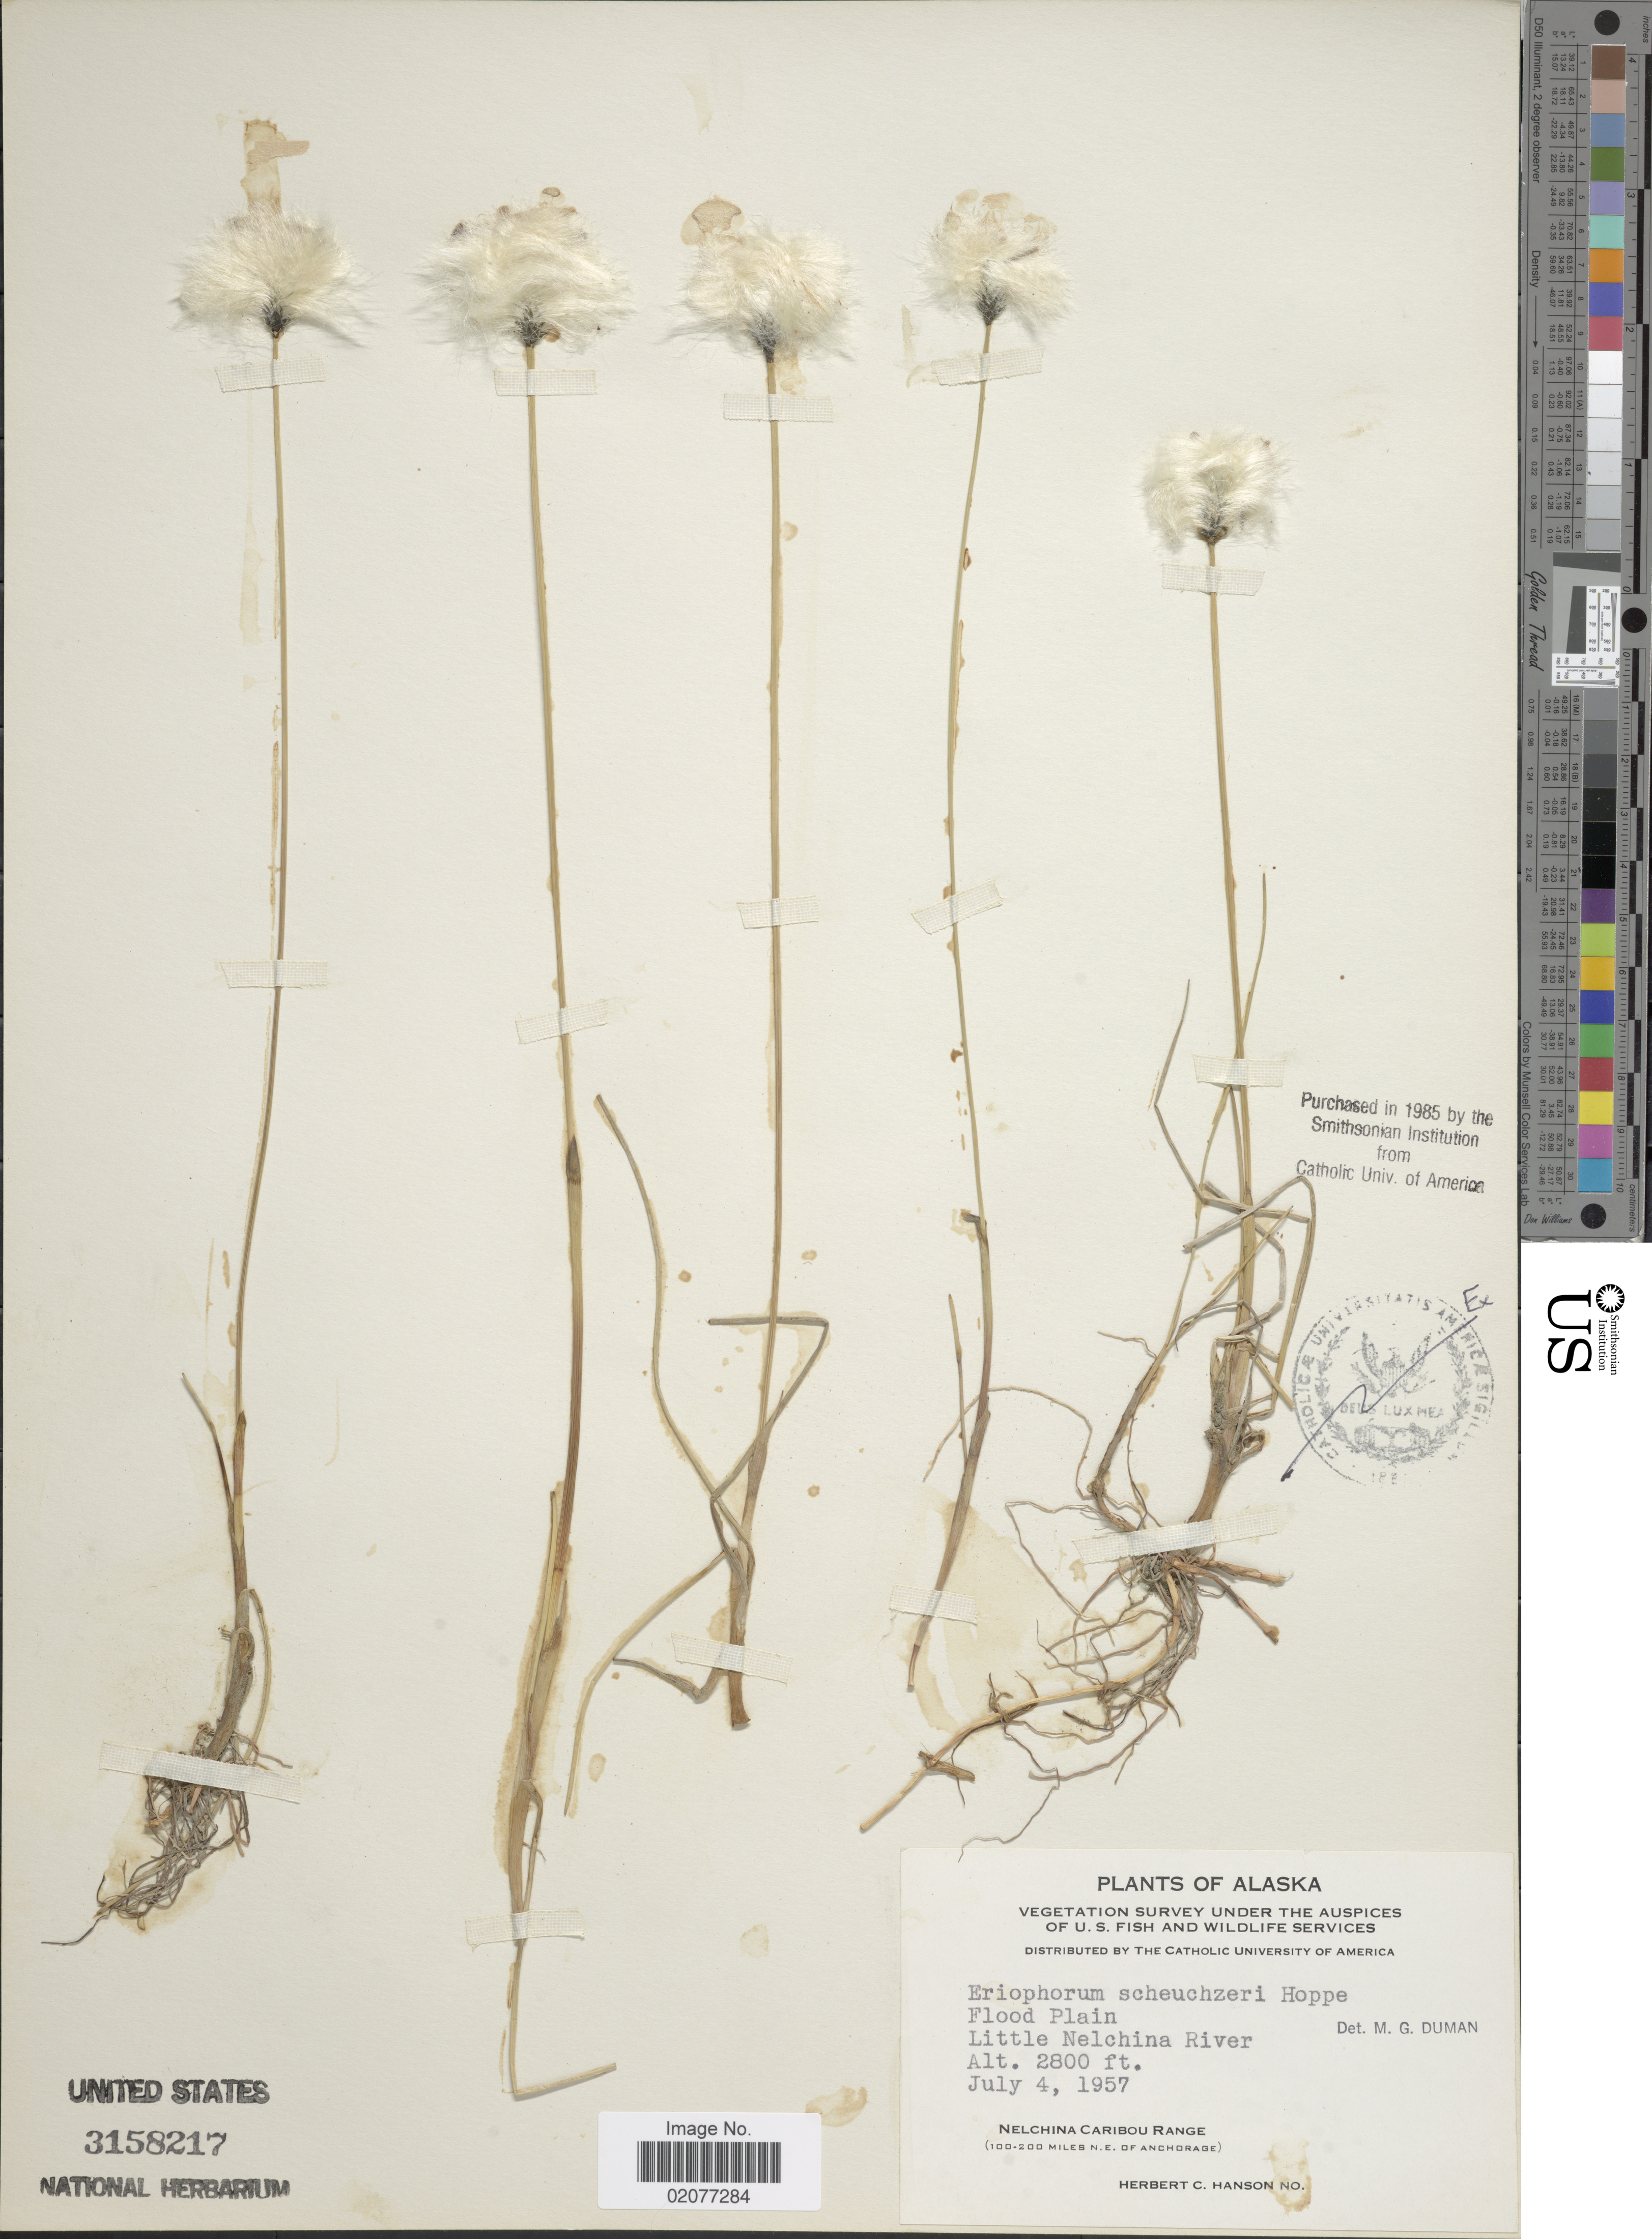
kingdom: Plantae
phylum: Tracheophyta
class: Liliopsida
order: Poales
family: Cyperaceae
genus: Eriophorum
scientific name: Eriophorum scheuchzeri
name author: Hoppe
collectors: H. Hanson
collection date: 1957-07-04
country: United States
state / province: Alaska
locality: Flood plain, Little Nelchina River. Nelchina Caribou Range, (100-200 miles N.E. of Anchorage).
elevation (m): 853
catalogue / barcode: US 3158217